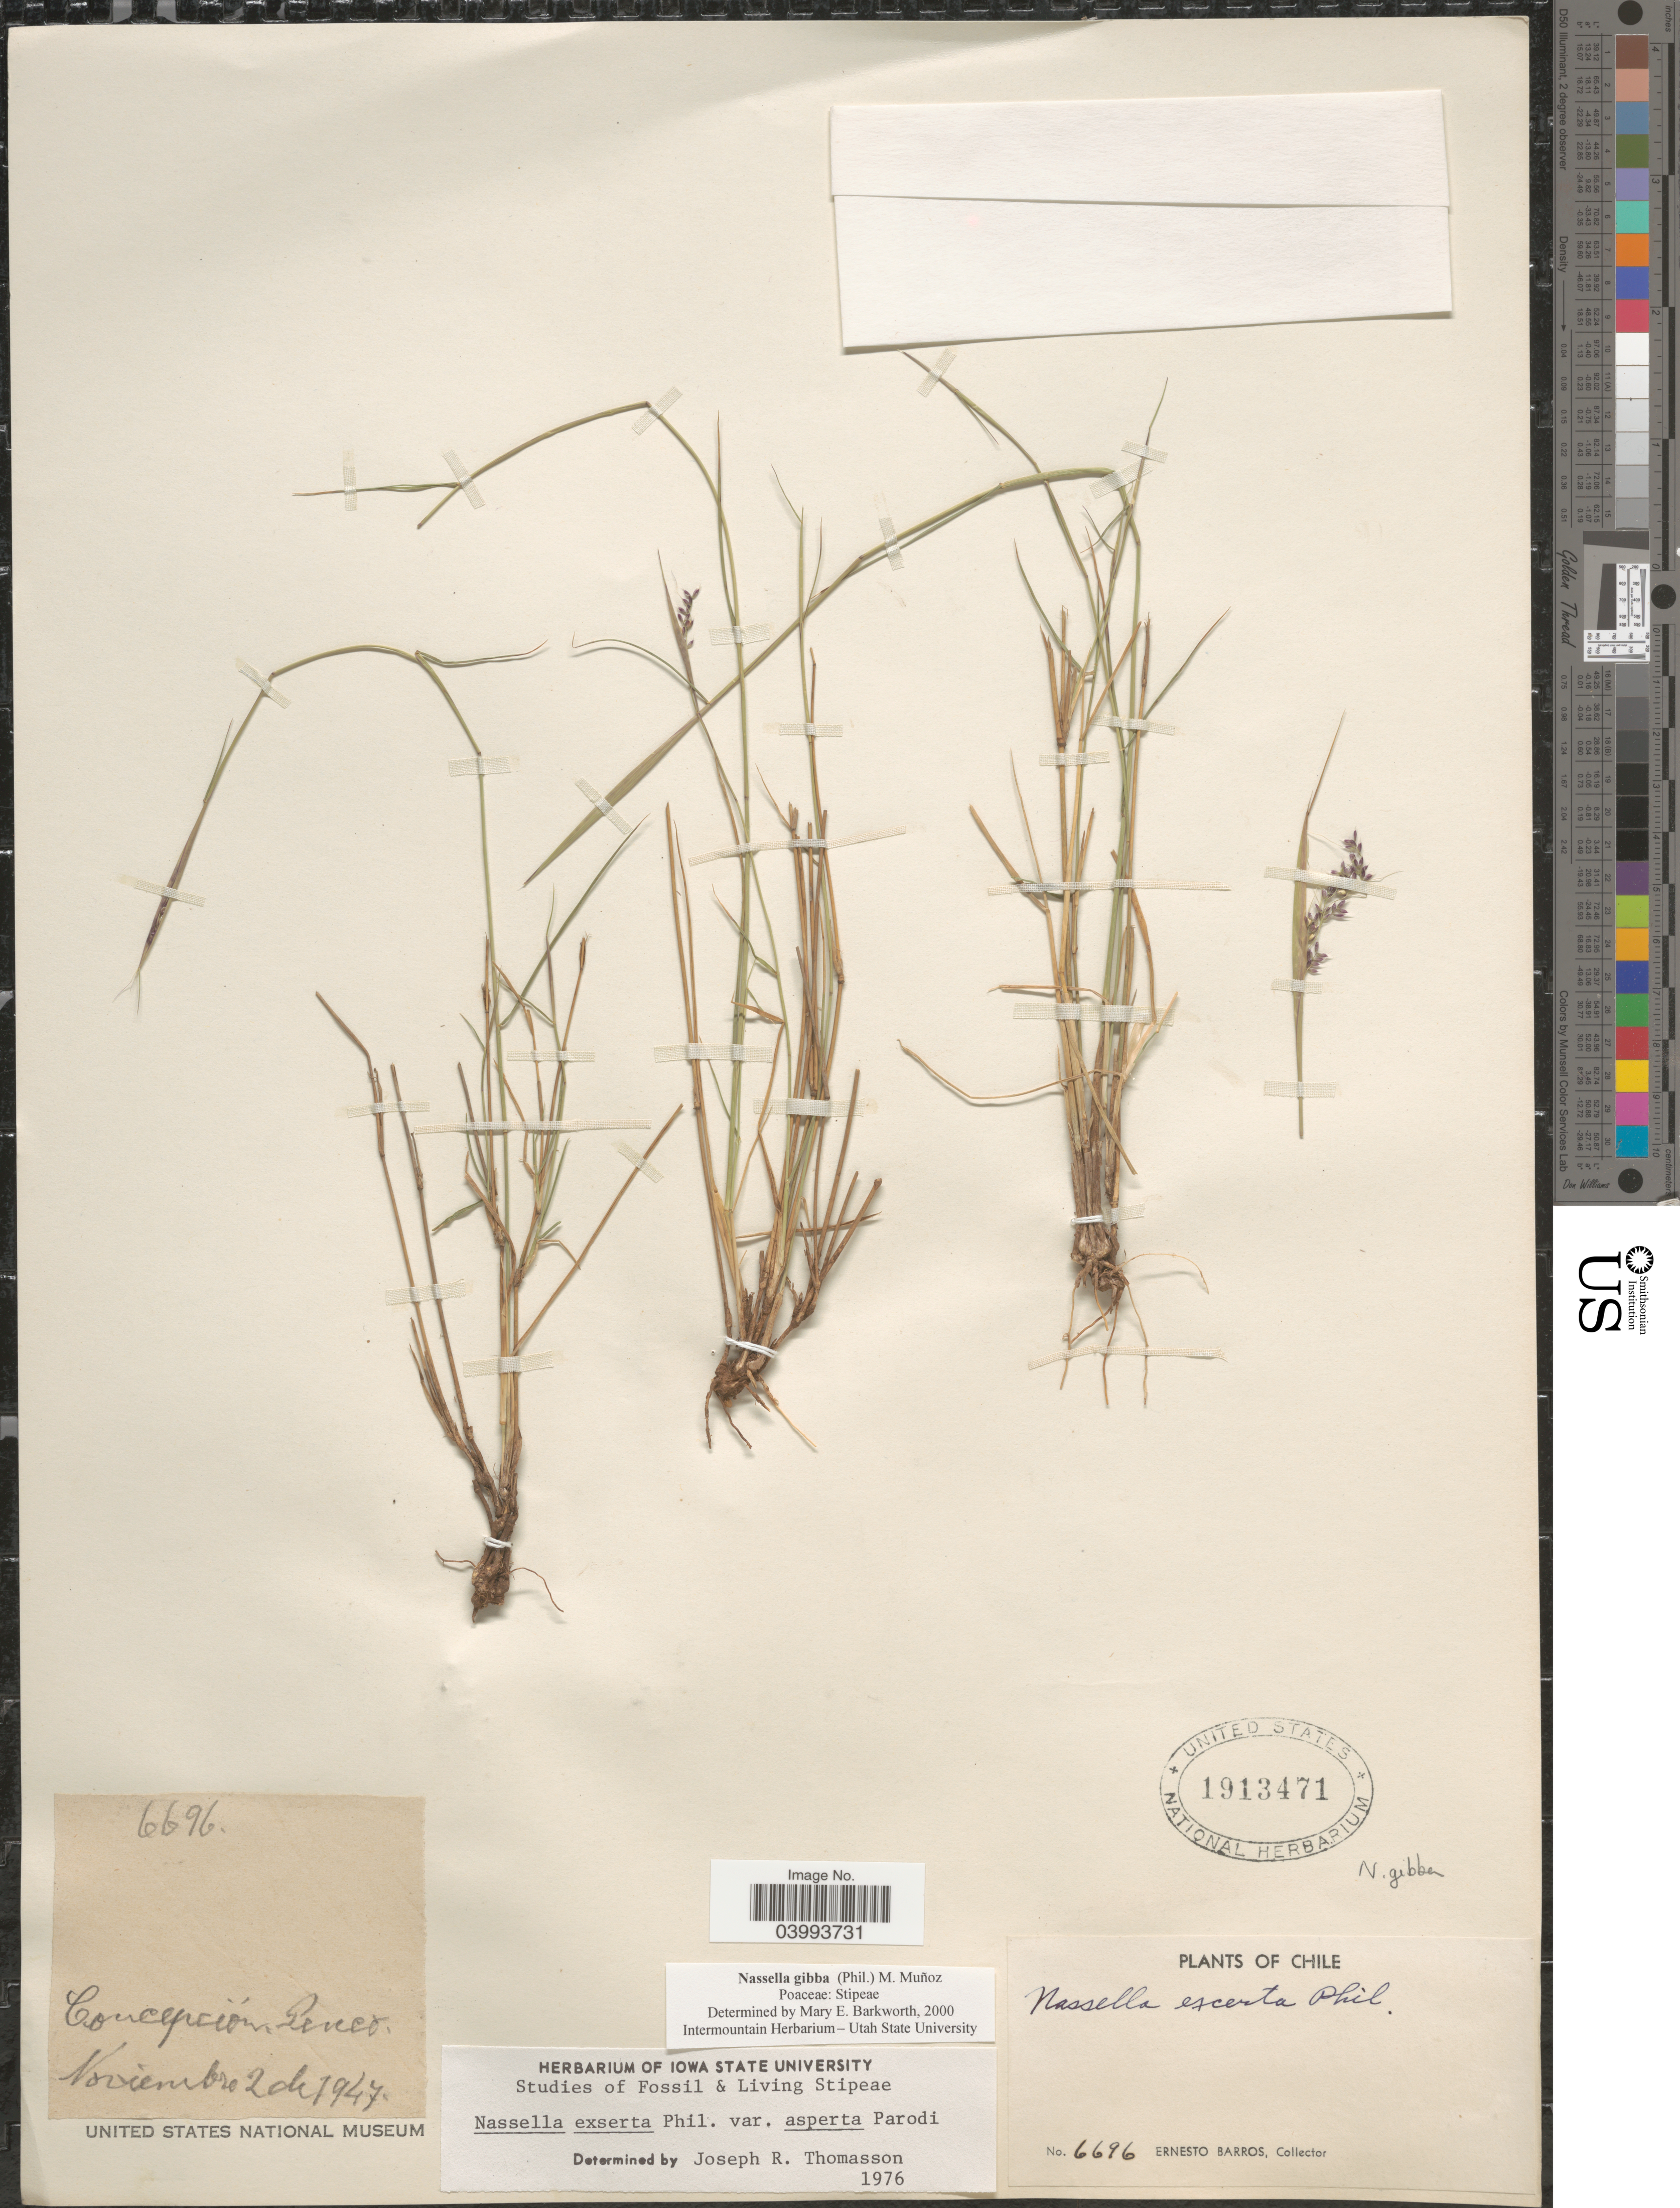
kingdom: Plantae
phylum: Tracheophyta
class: Liliopsida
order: Poales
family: Poaceae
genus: Nassella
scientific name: Nassella gibba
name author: (Phil.) Muñoz-Schick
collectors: E. Barros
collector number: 6696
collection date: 1947-11-02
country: Chile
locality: Concepción, Penco.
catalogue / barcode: US 1913471